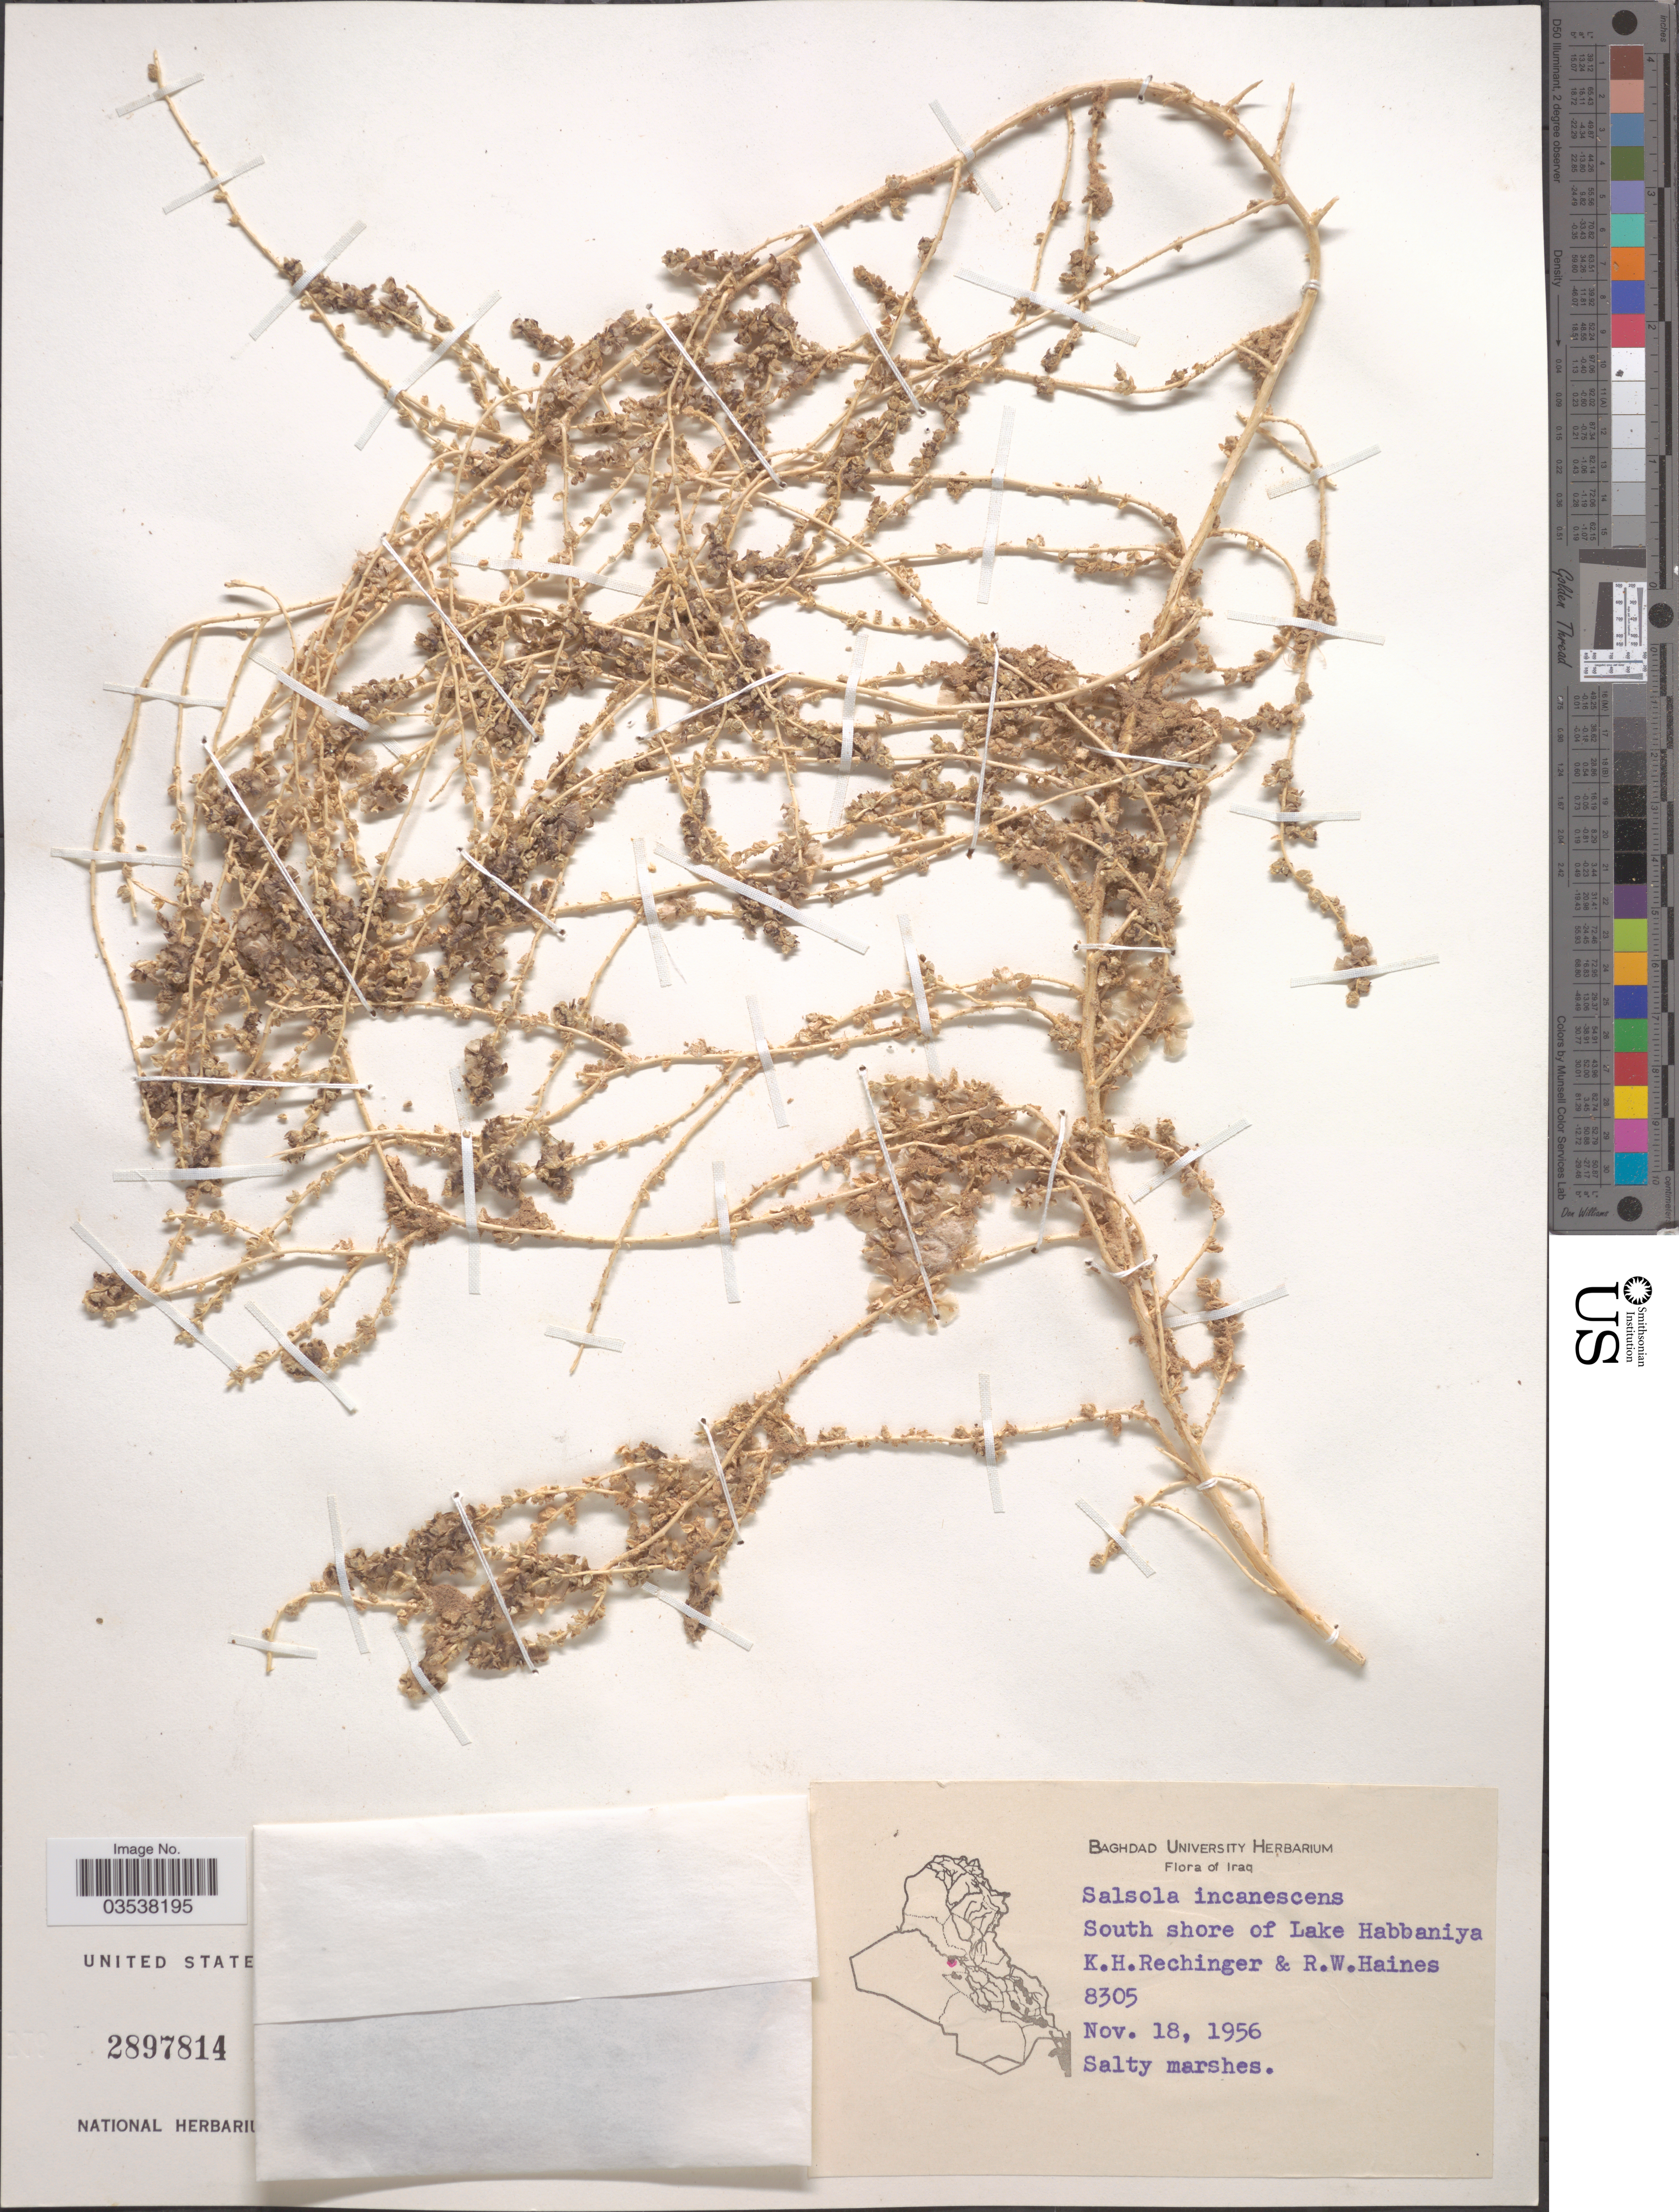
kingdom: Plantae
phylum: Tracheophyta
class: Magnoliopsida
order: Caryophyllales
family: Amaranthaceae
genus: Caroxylon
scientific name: Caroxylon incanescens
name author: (C.A. Mey.) Akhani & Roalson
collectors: K. H. Rechinger & R. W. Haines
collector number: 8305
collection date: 1956-11-18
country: Iraq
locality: South shore of Lake Habbaniya.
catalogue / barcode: US 2897814